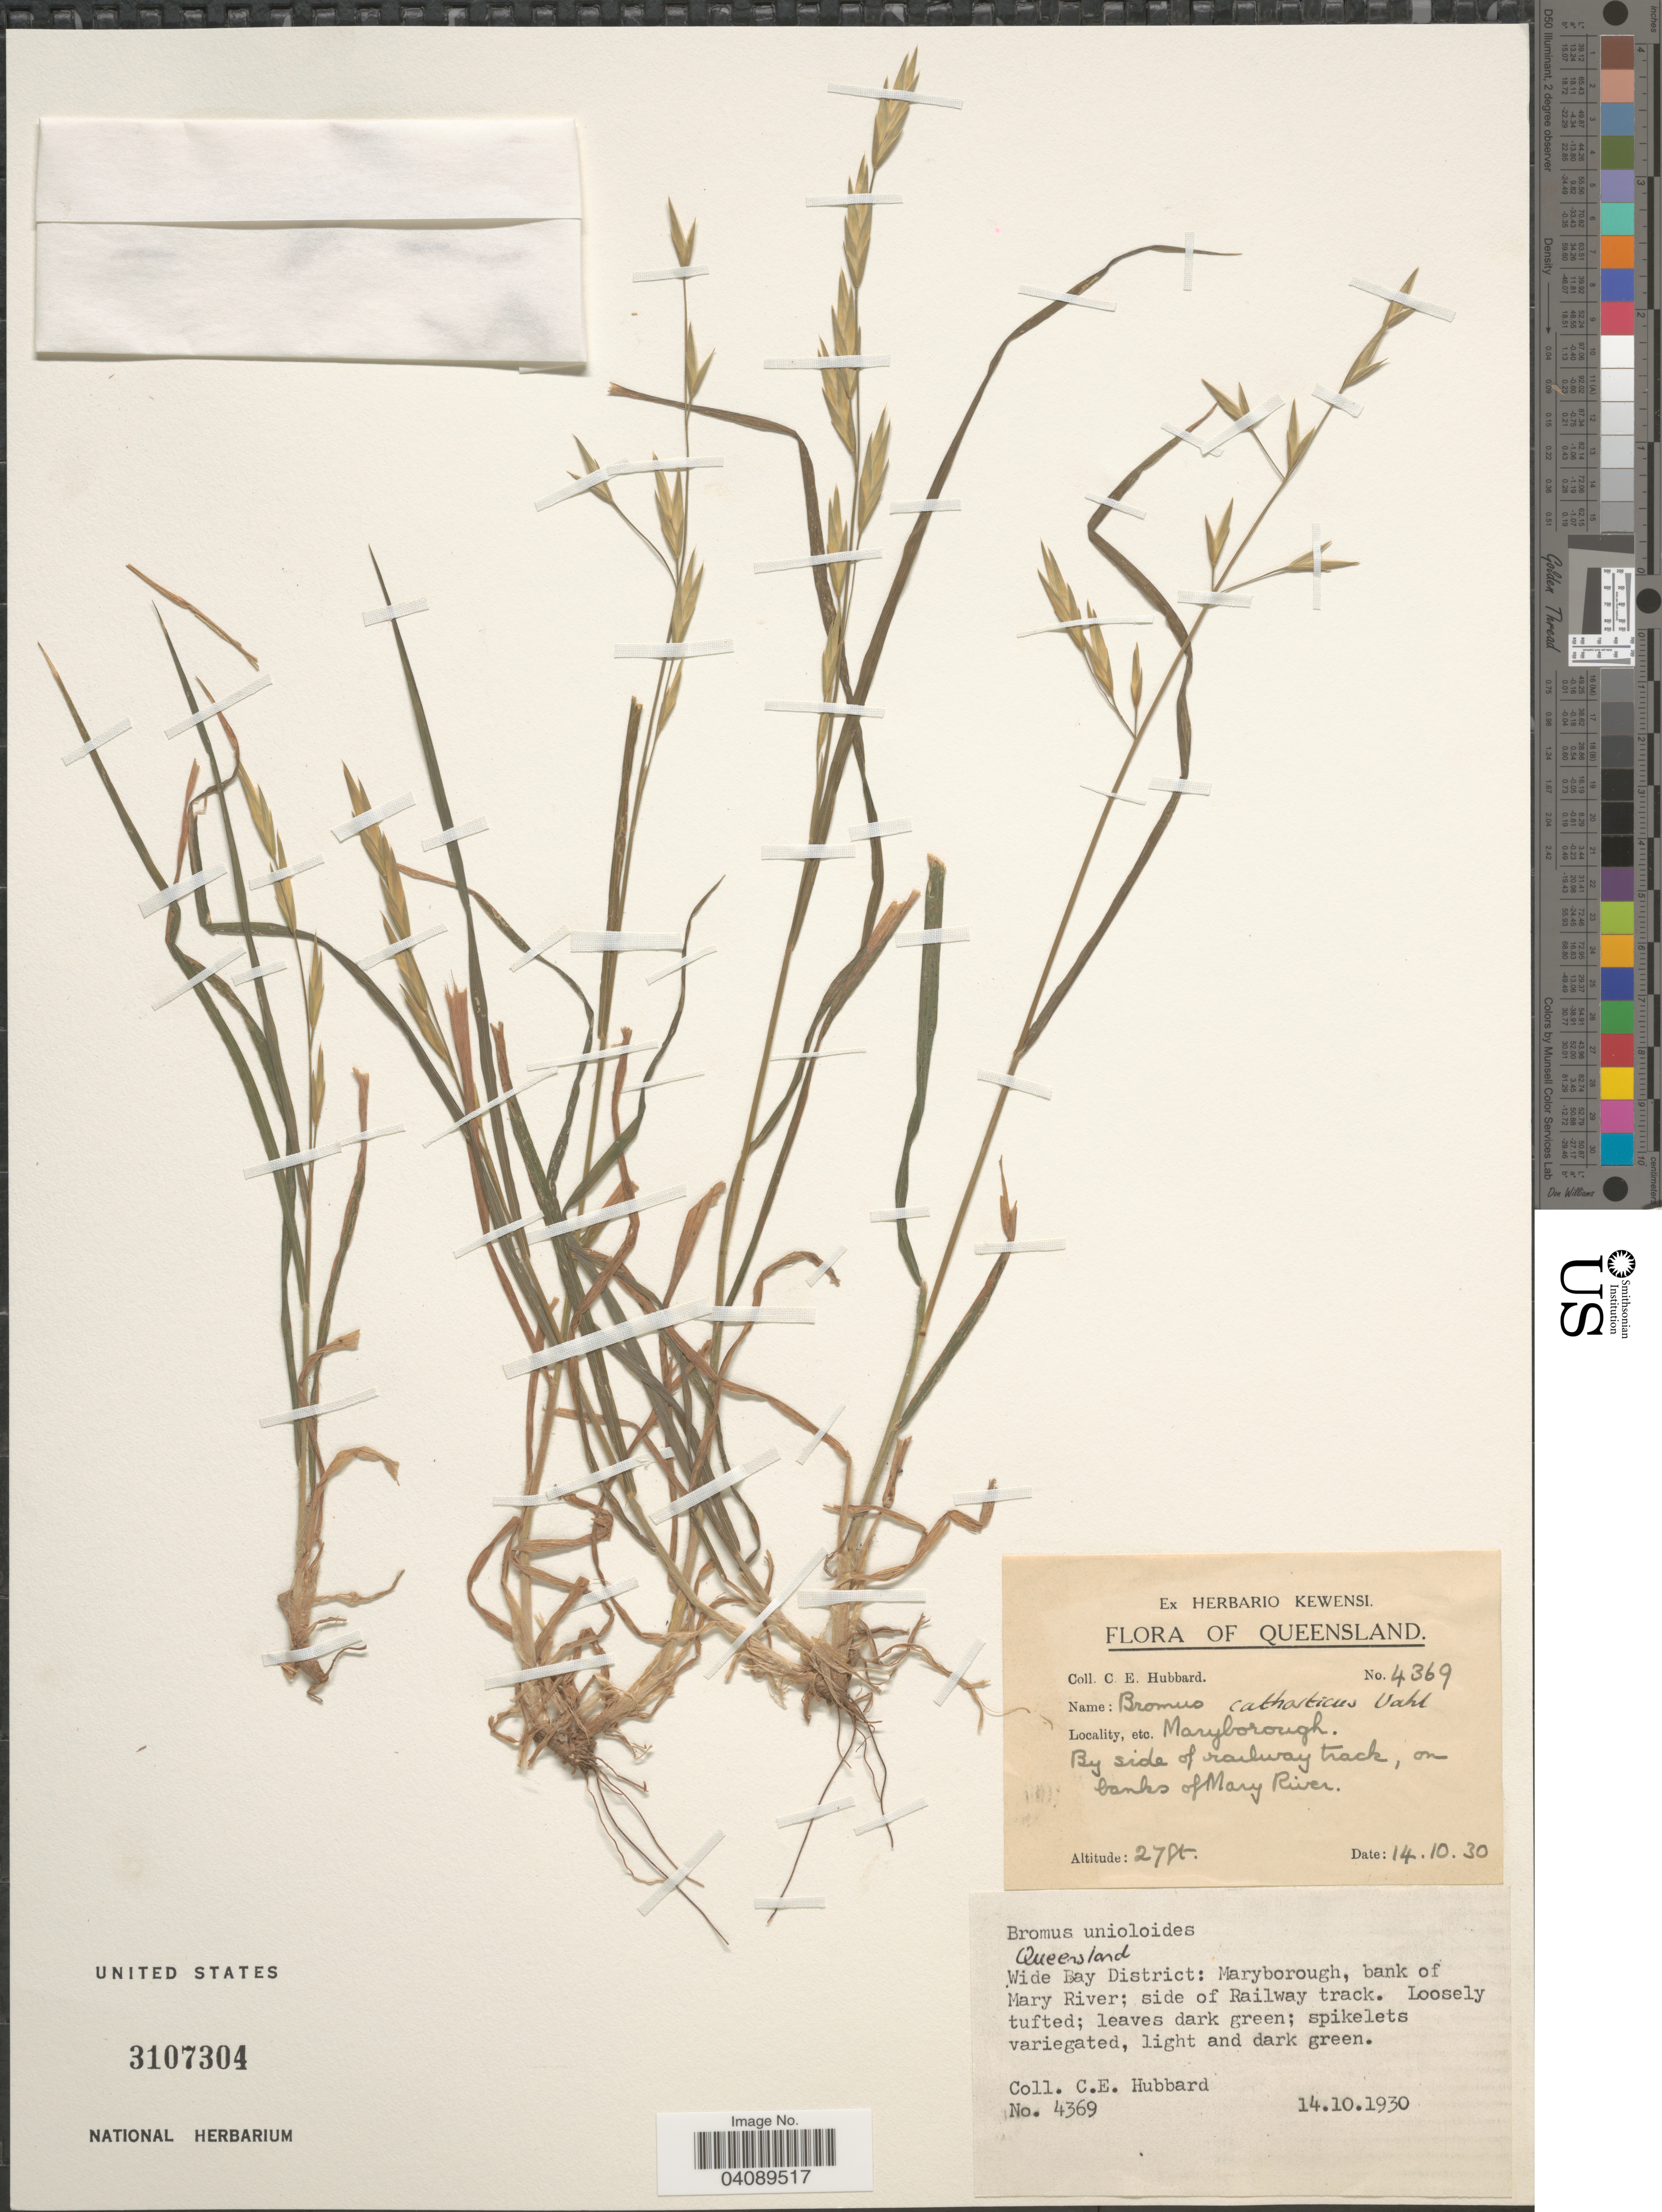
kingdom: Plantae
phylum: Tracheophyta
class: Liliopsida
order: Poales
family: Poaceae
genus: Bromus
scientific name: Bromus catharticus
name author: Vahl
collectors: C. E. Hubbard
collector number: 4369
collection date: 1930-10-14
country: Australia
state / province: Queensland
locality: Wide Bay District: Maryborough, bank of Mary River; side of Railway track.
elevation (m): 8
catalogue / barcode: US 3107304